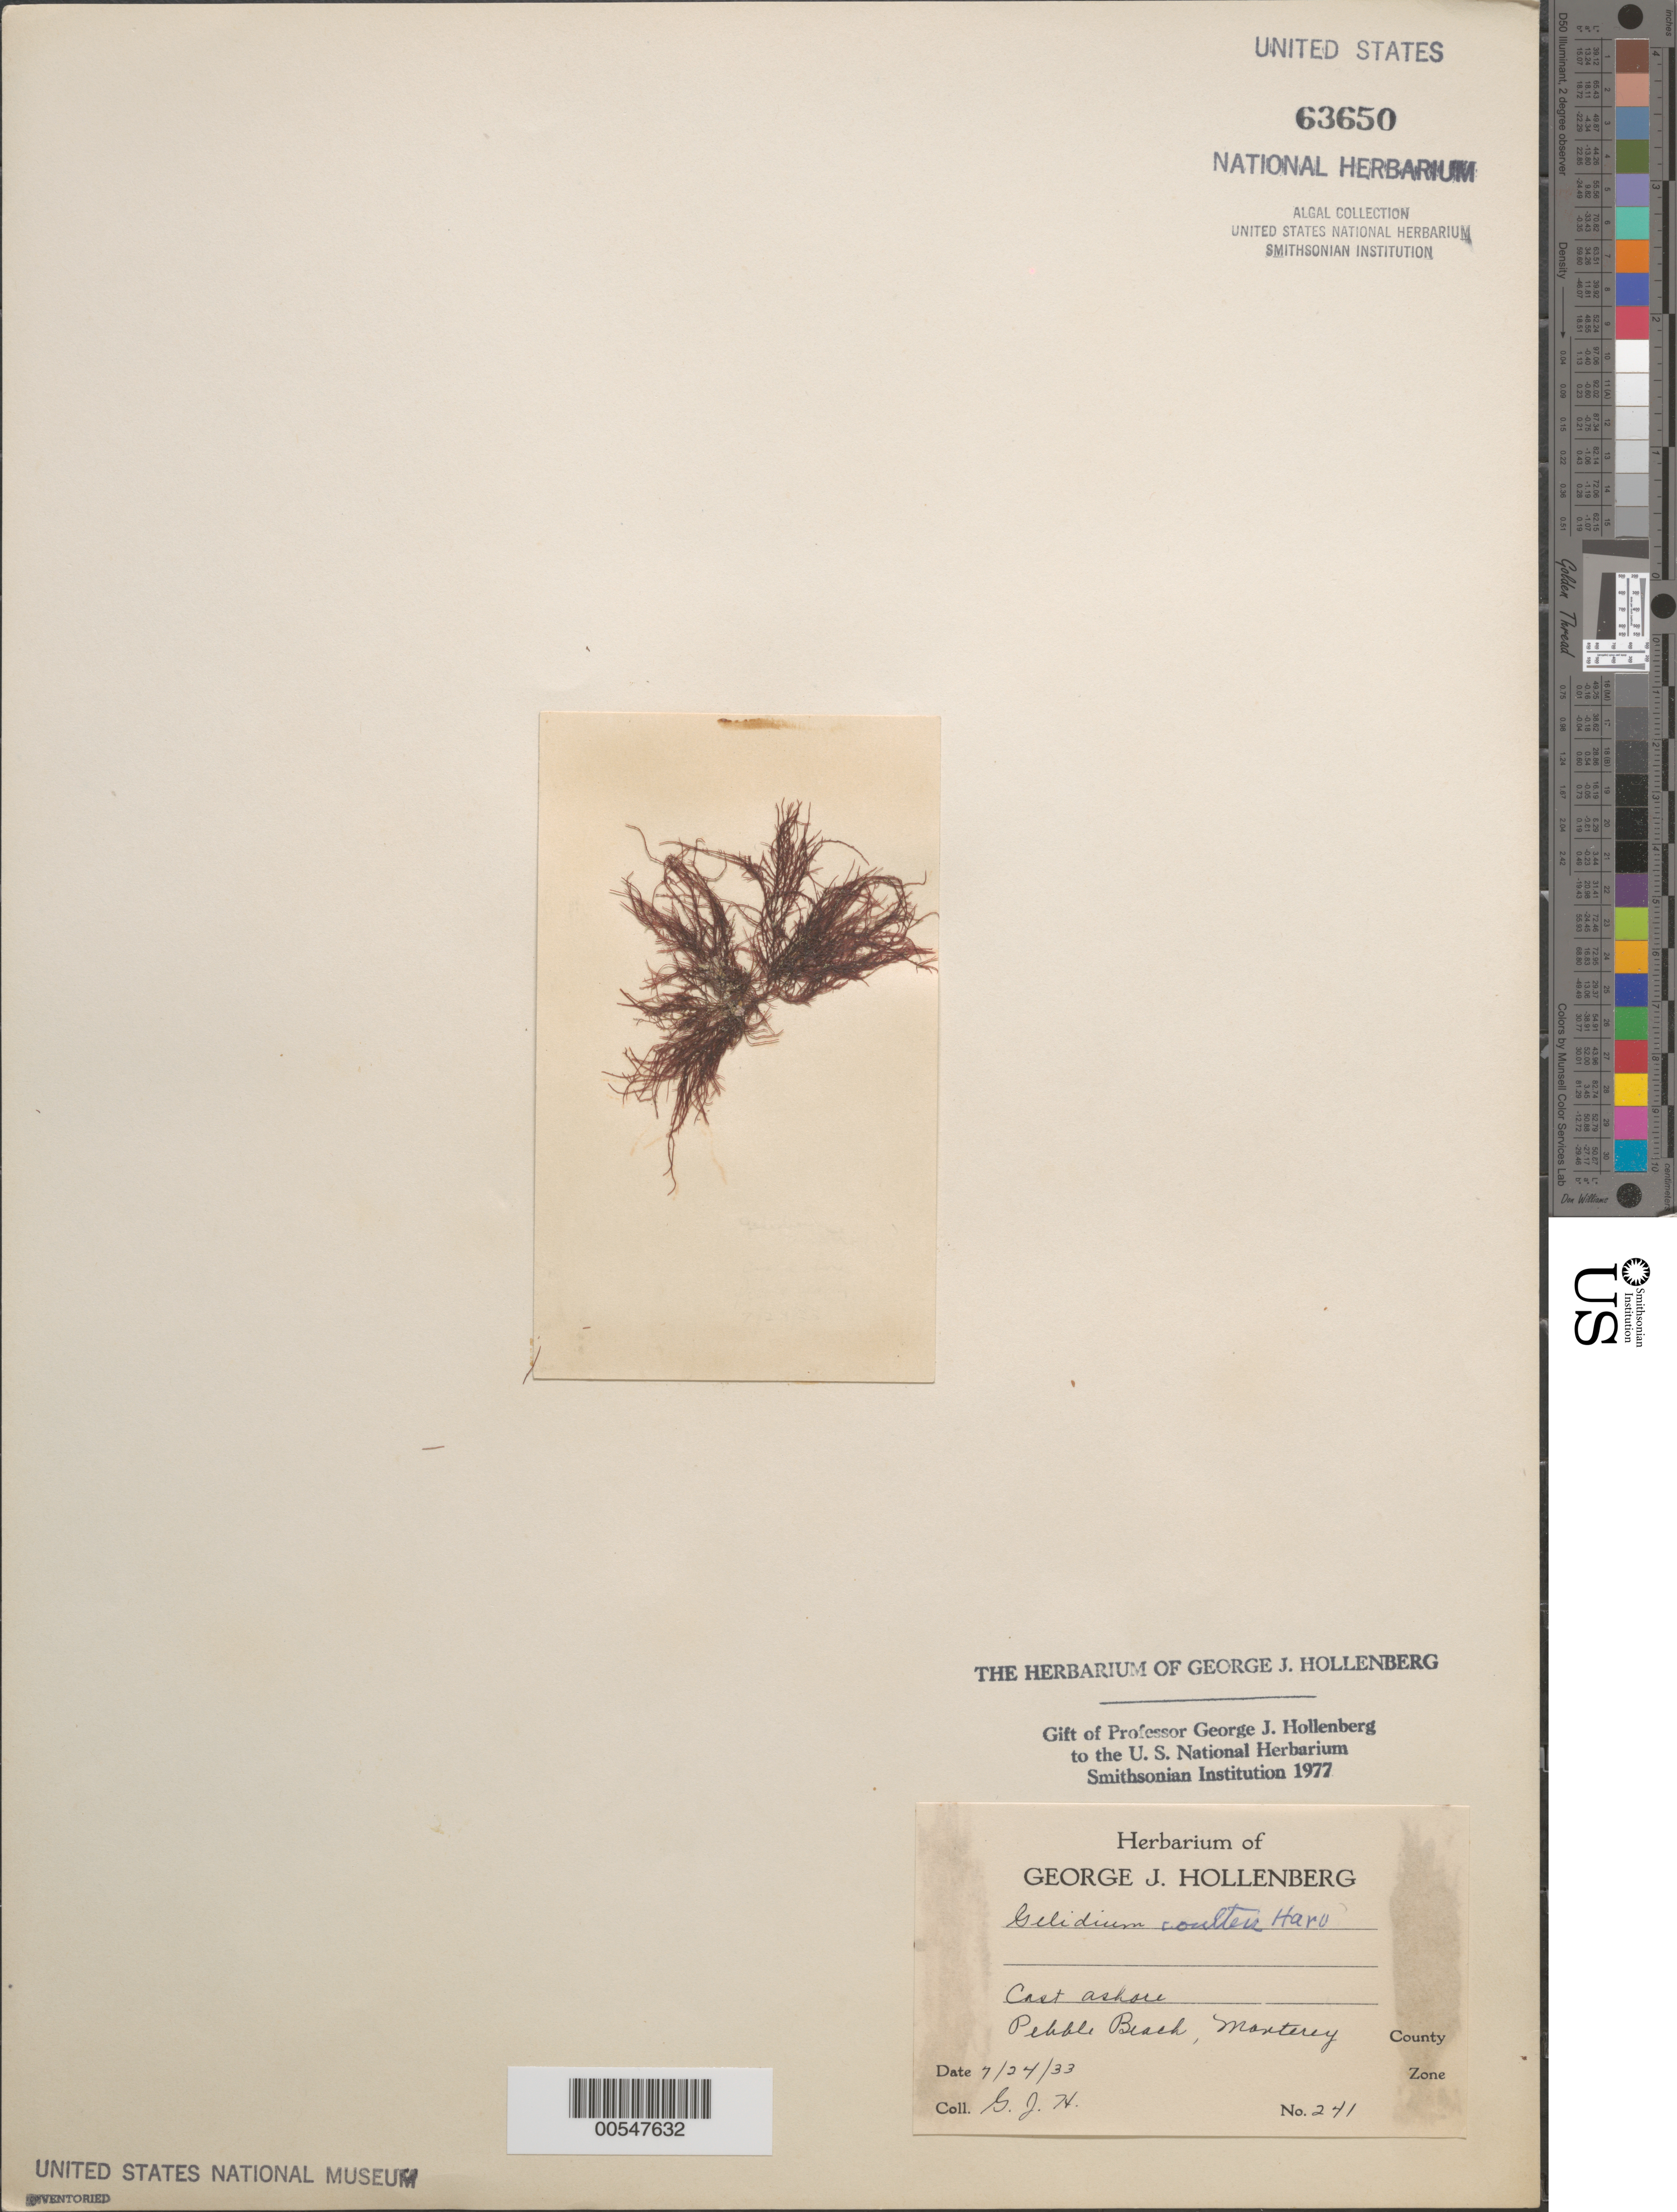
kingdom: Plantae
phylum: Rhodophyta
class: Florideophyceae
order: Gelidiales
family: Gelidiaceae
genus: Gelidium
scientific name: Gelidium coulteri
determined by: Hollenberg, George J.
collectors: G. Hollenberg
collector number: GJH 241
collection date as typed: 24 Jul 1933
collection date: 1933-07-24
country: United States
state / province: California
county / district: Monterey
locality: Pebble Beach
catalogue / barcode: US 63650